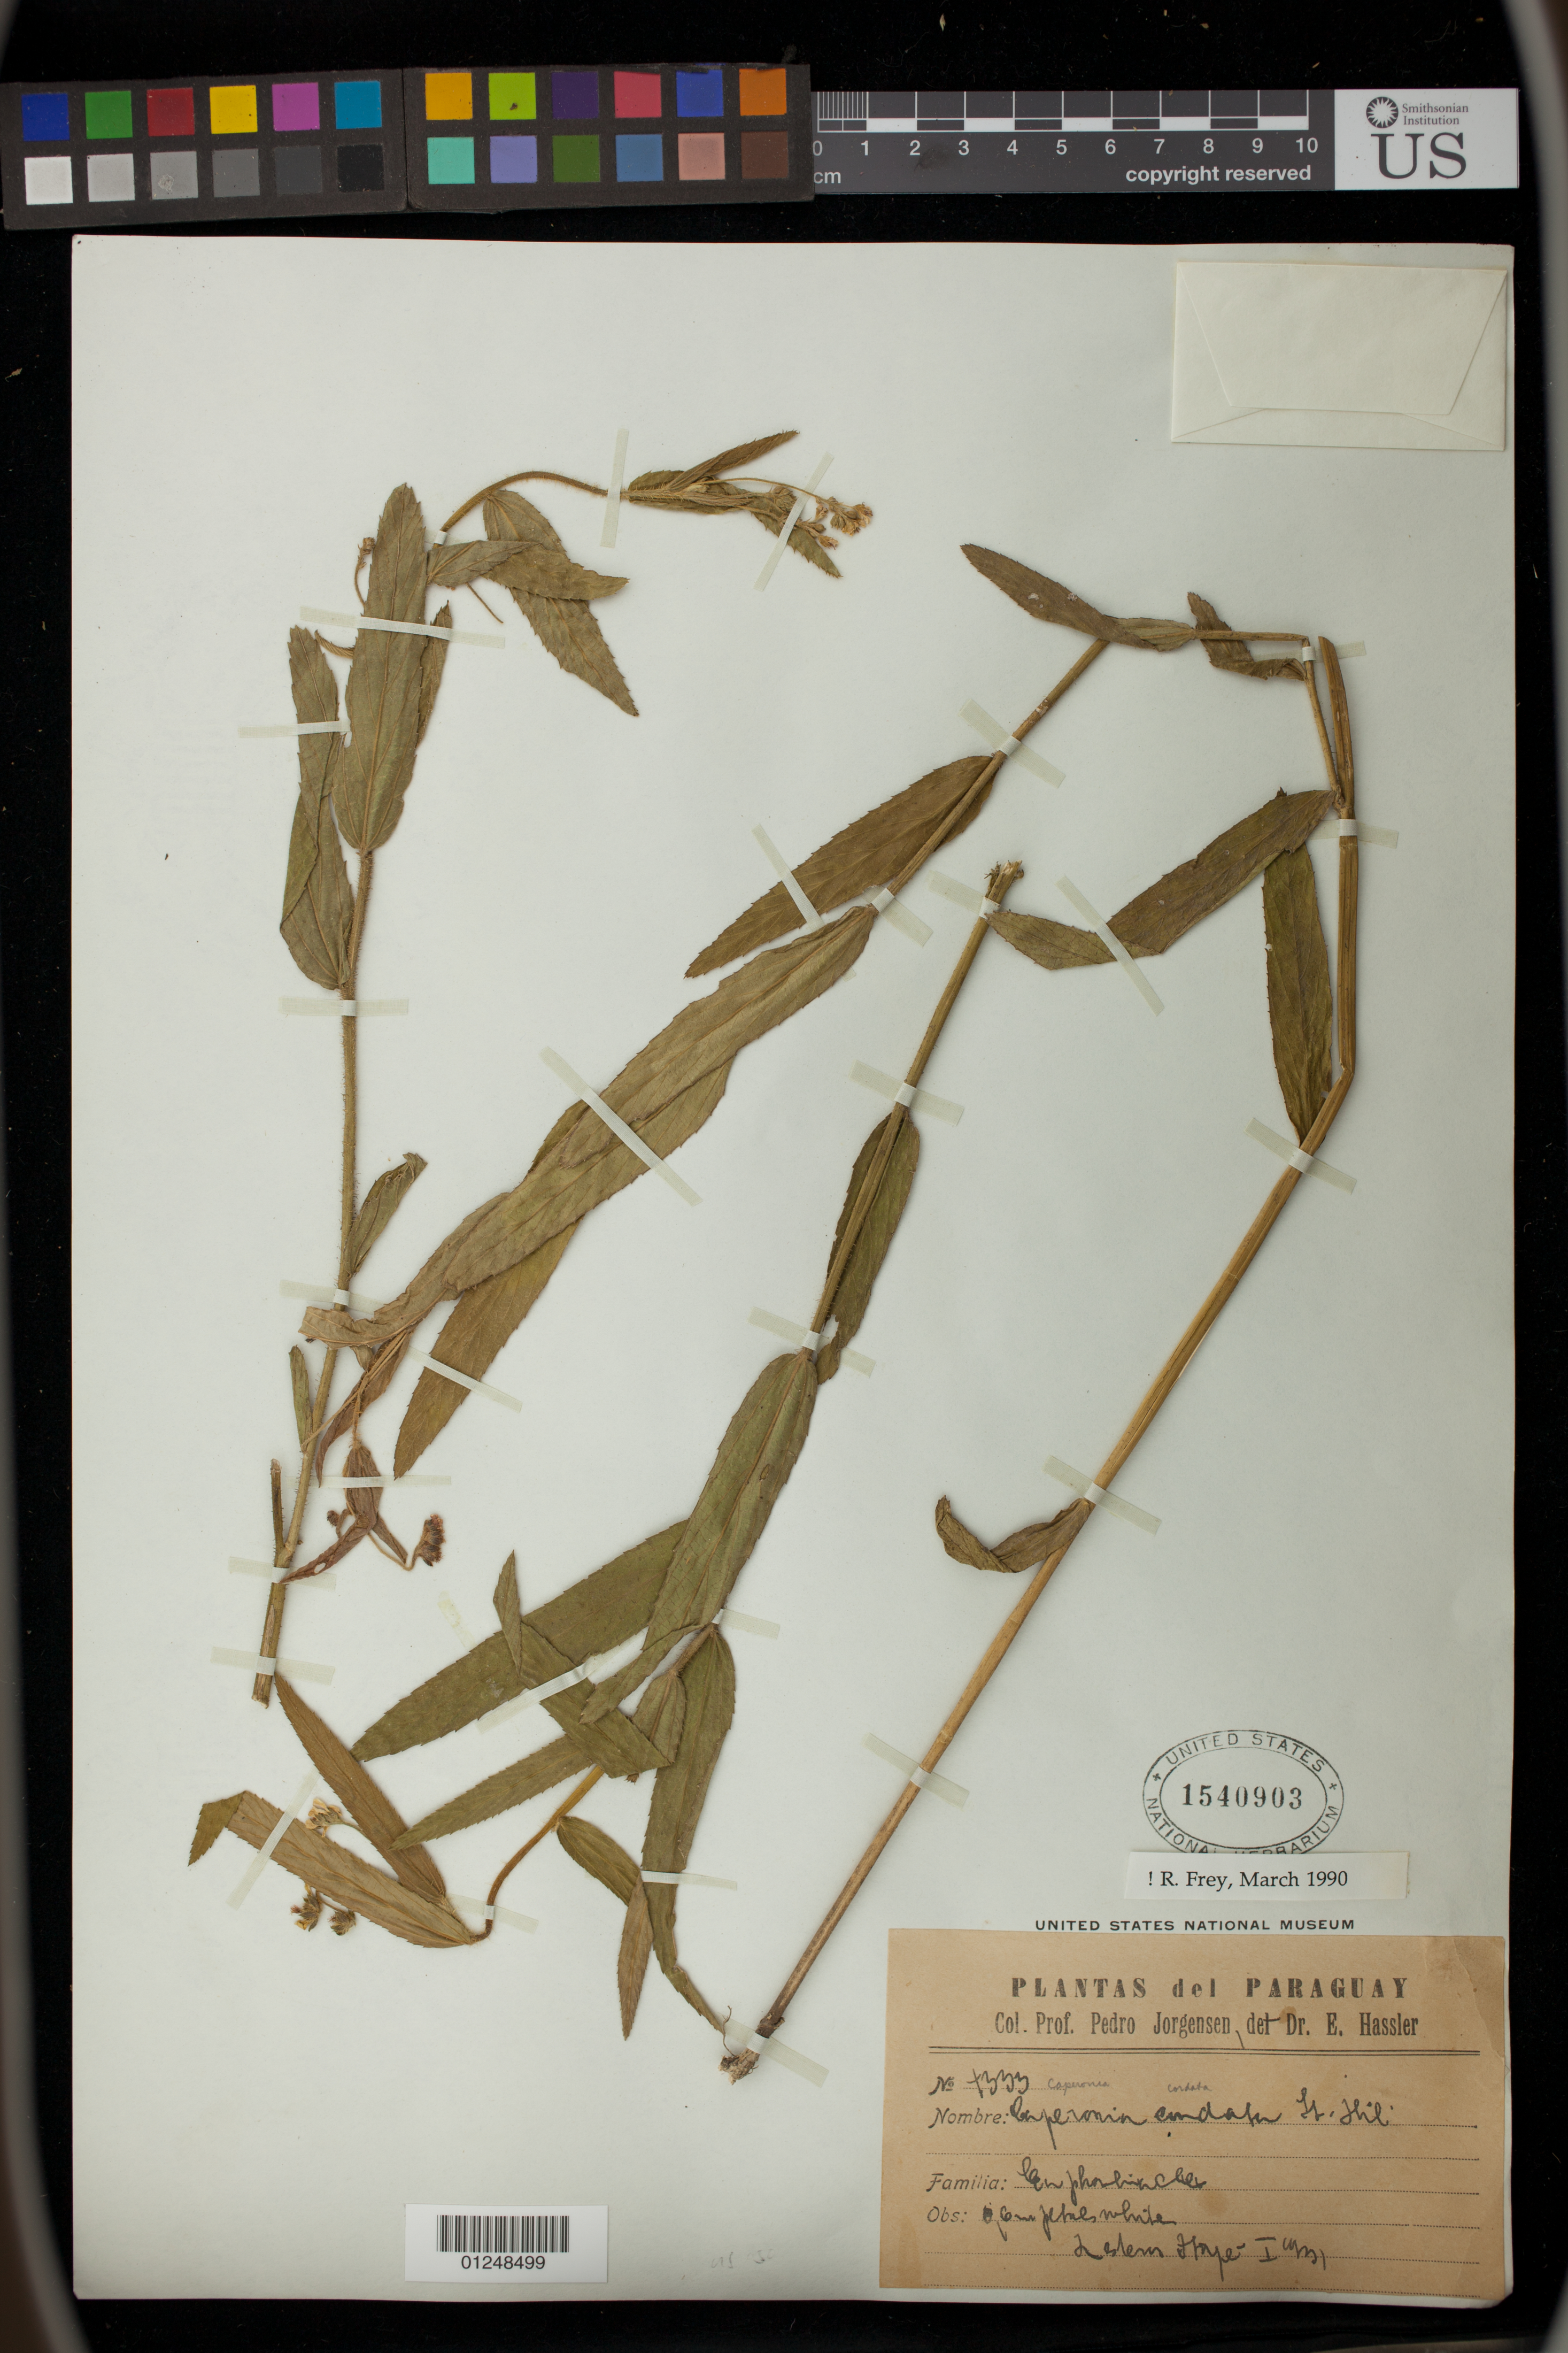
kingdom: Plantae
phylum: Tracheophyta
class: Magnoliopsida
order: Malpighiales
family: Euphorbiaceae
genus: Caperonia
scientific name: Caperonia cordata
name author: A. St.-Hil.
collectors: P. Jorgensen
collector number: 1333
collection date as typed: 10 Feb 1909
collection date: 1909-02-10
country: Paraguay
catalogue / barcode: US 1540903